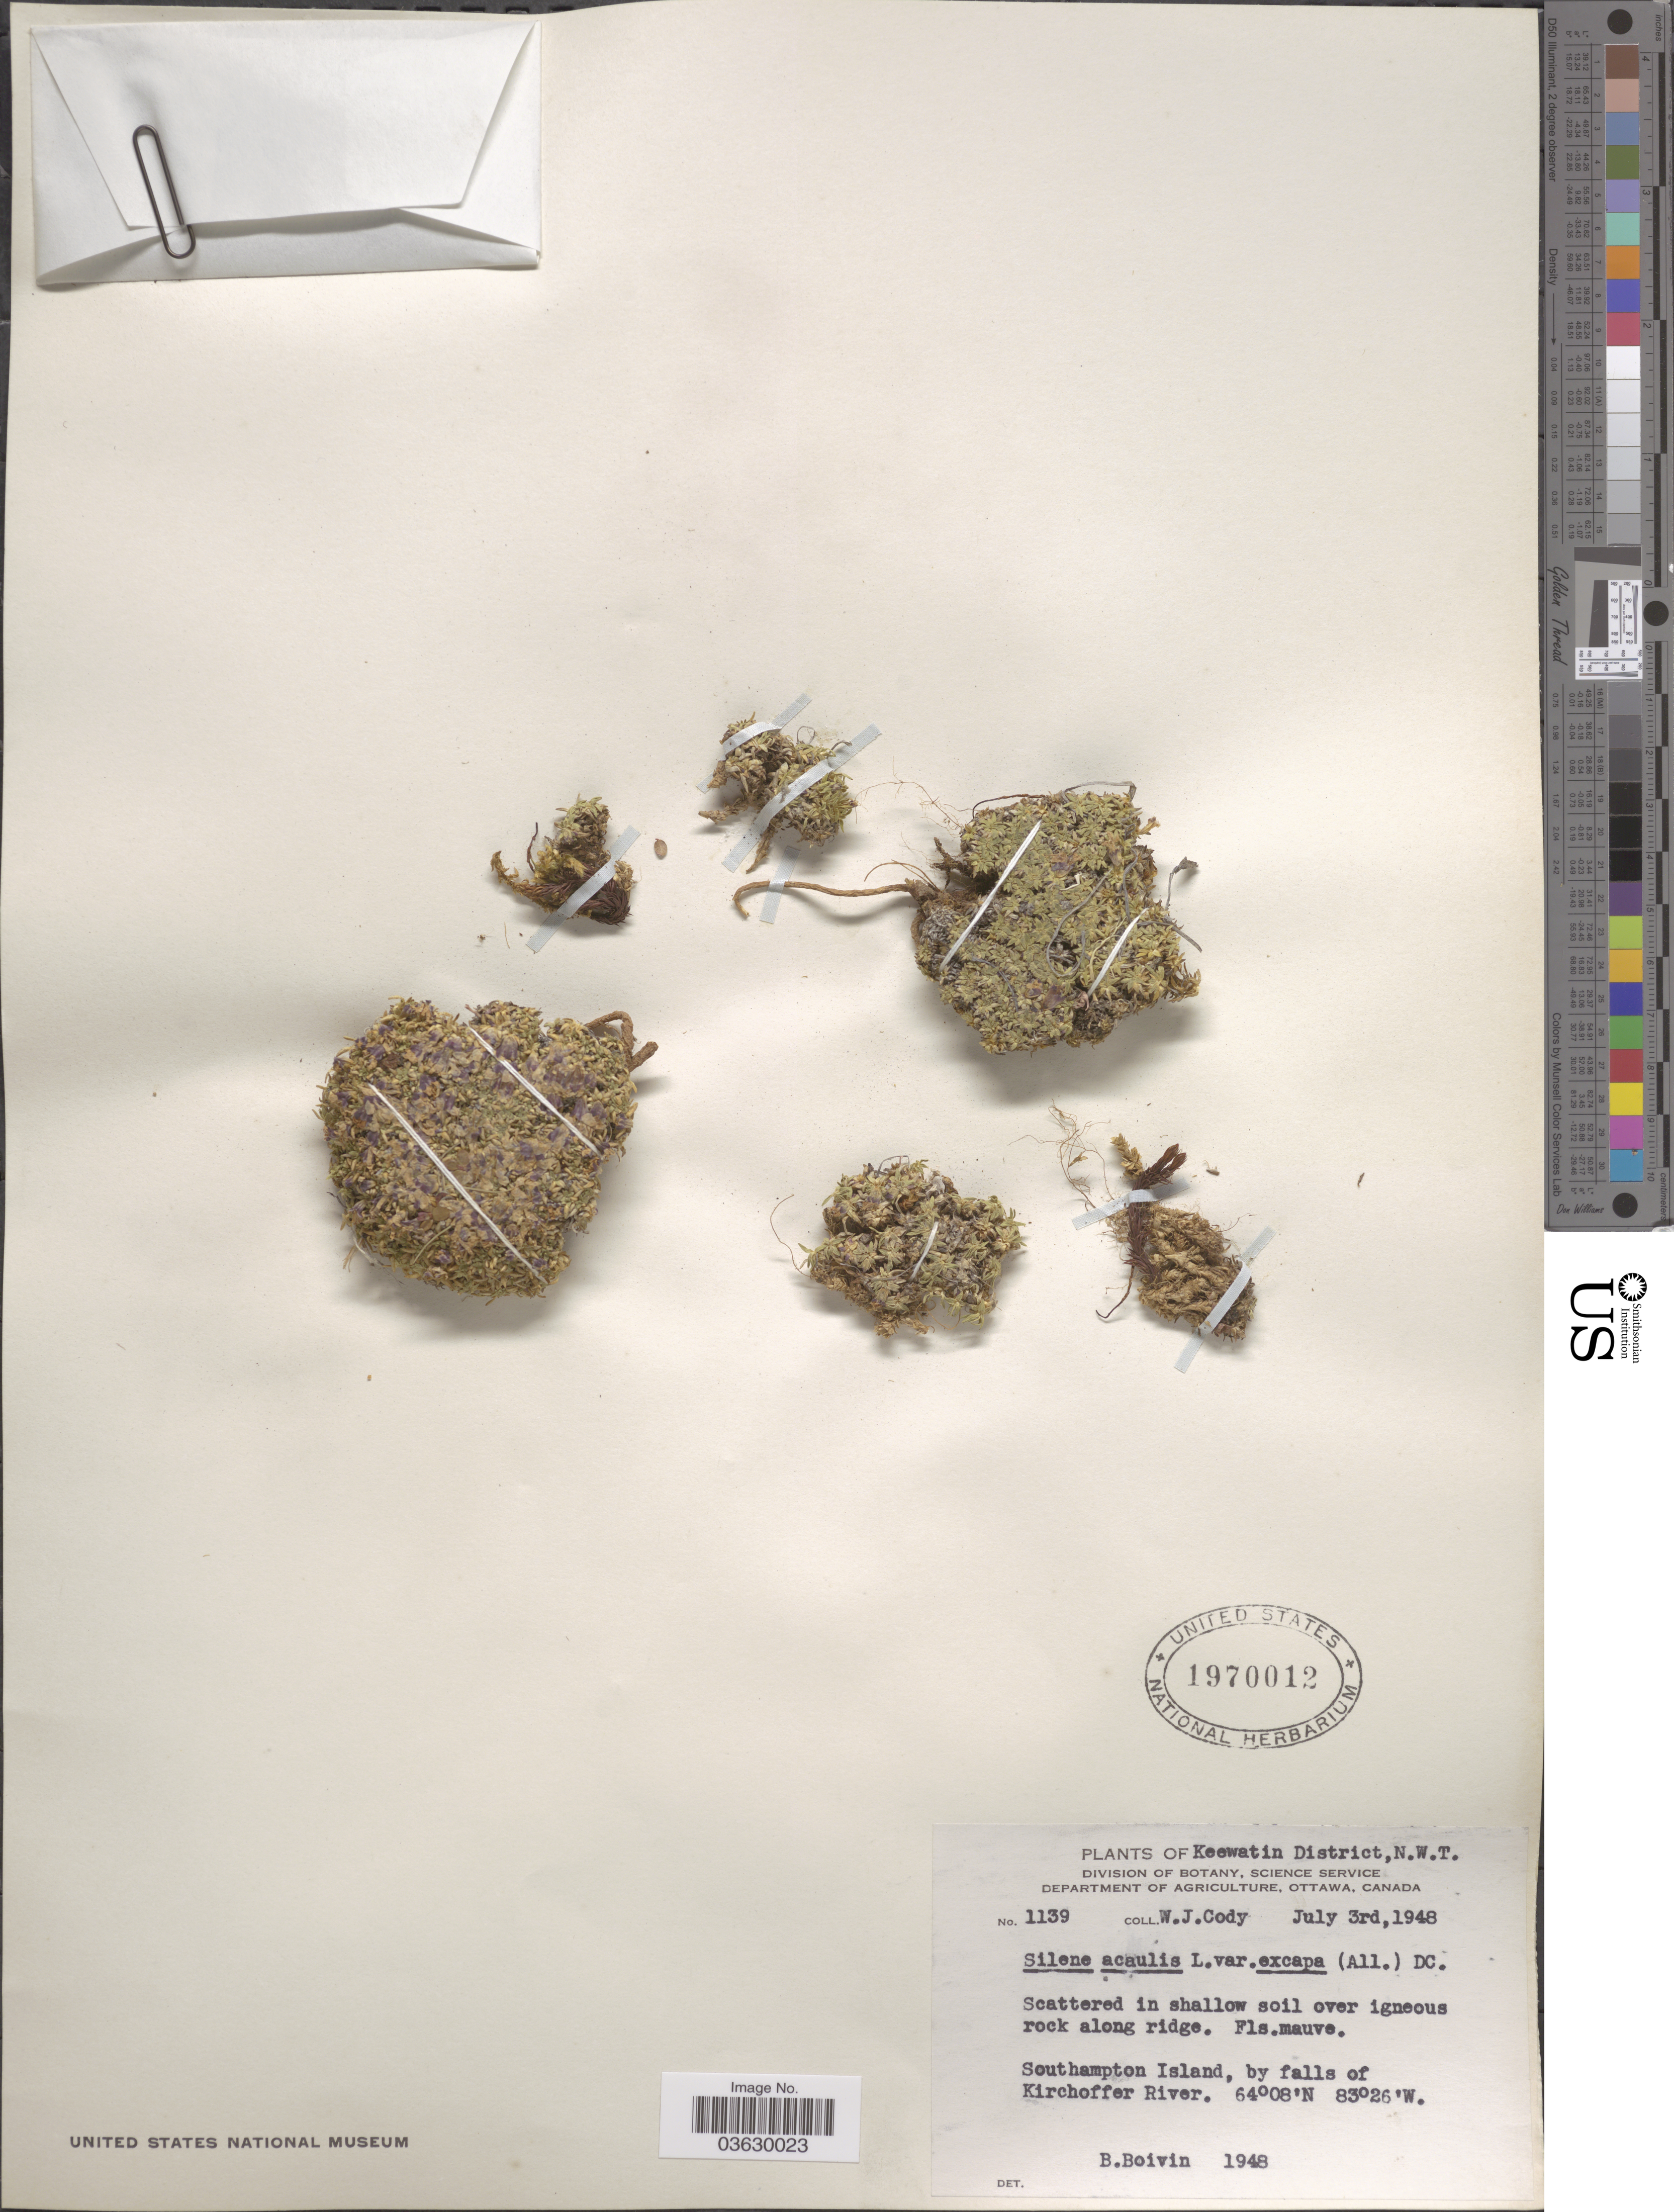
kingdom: Plantae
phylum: Tracheophyta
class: Magnoliopsida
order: Caryophyllales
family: Caryophyllaceae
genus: Silene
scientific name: Silene acaulis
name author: (L.) Jacq.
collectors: W. Cody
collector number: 1139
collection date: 1948-07-03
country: Canada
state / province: Northwest Territories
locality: Keewatin District. Southampton Island, by falls of Kirchoffer River.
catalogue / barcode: US 1970012